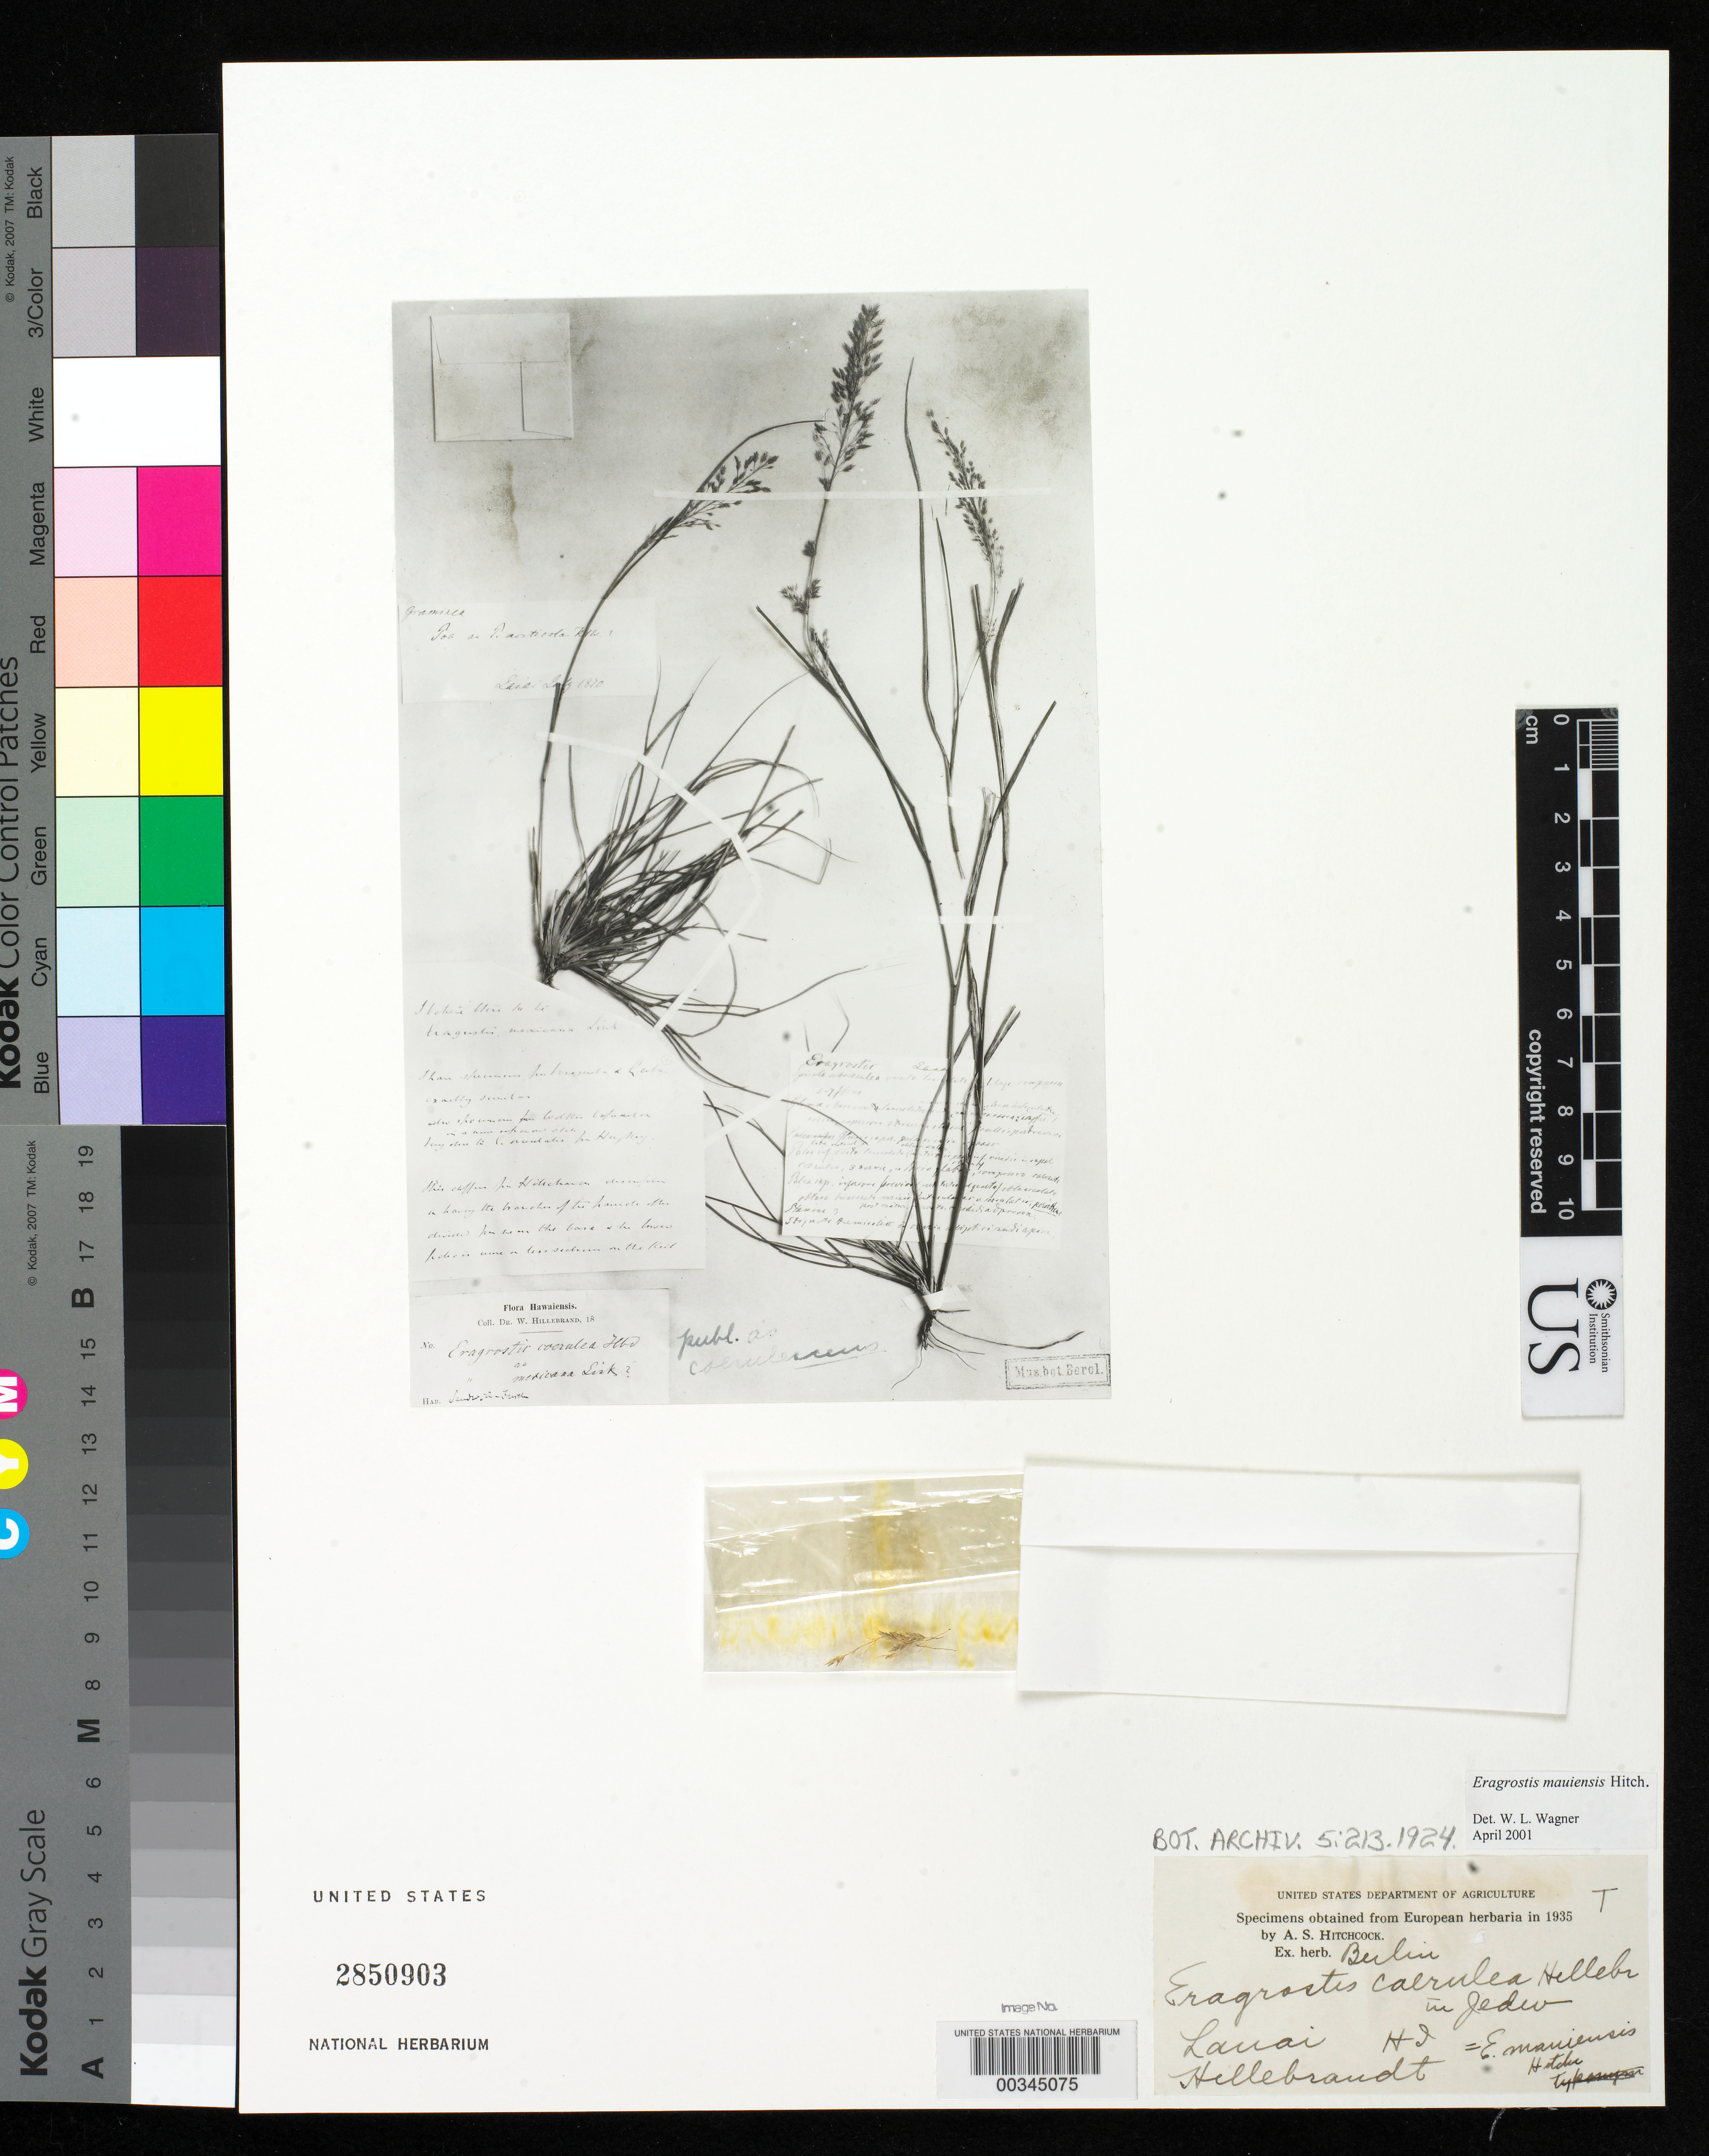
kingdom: Plantae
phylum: Tracheophyta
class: Liliopsida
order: Poales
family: Poaceae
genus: Eragrostis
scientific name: Eragrostis coerulea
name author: Hillebr. ex Jedwabn.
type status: Type Fragment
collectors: W. Hillebrand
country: United States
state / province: Hawaii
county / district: Maui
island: Lana'i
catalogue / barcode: US 2850903